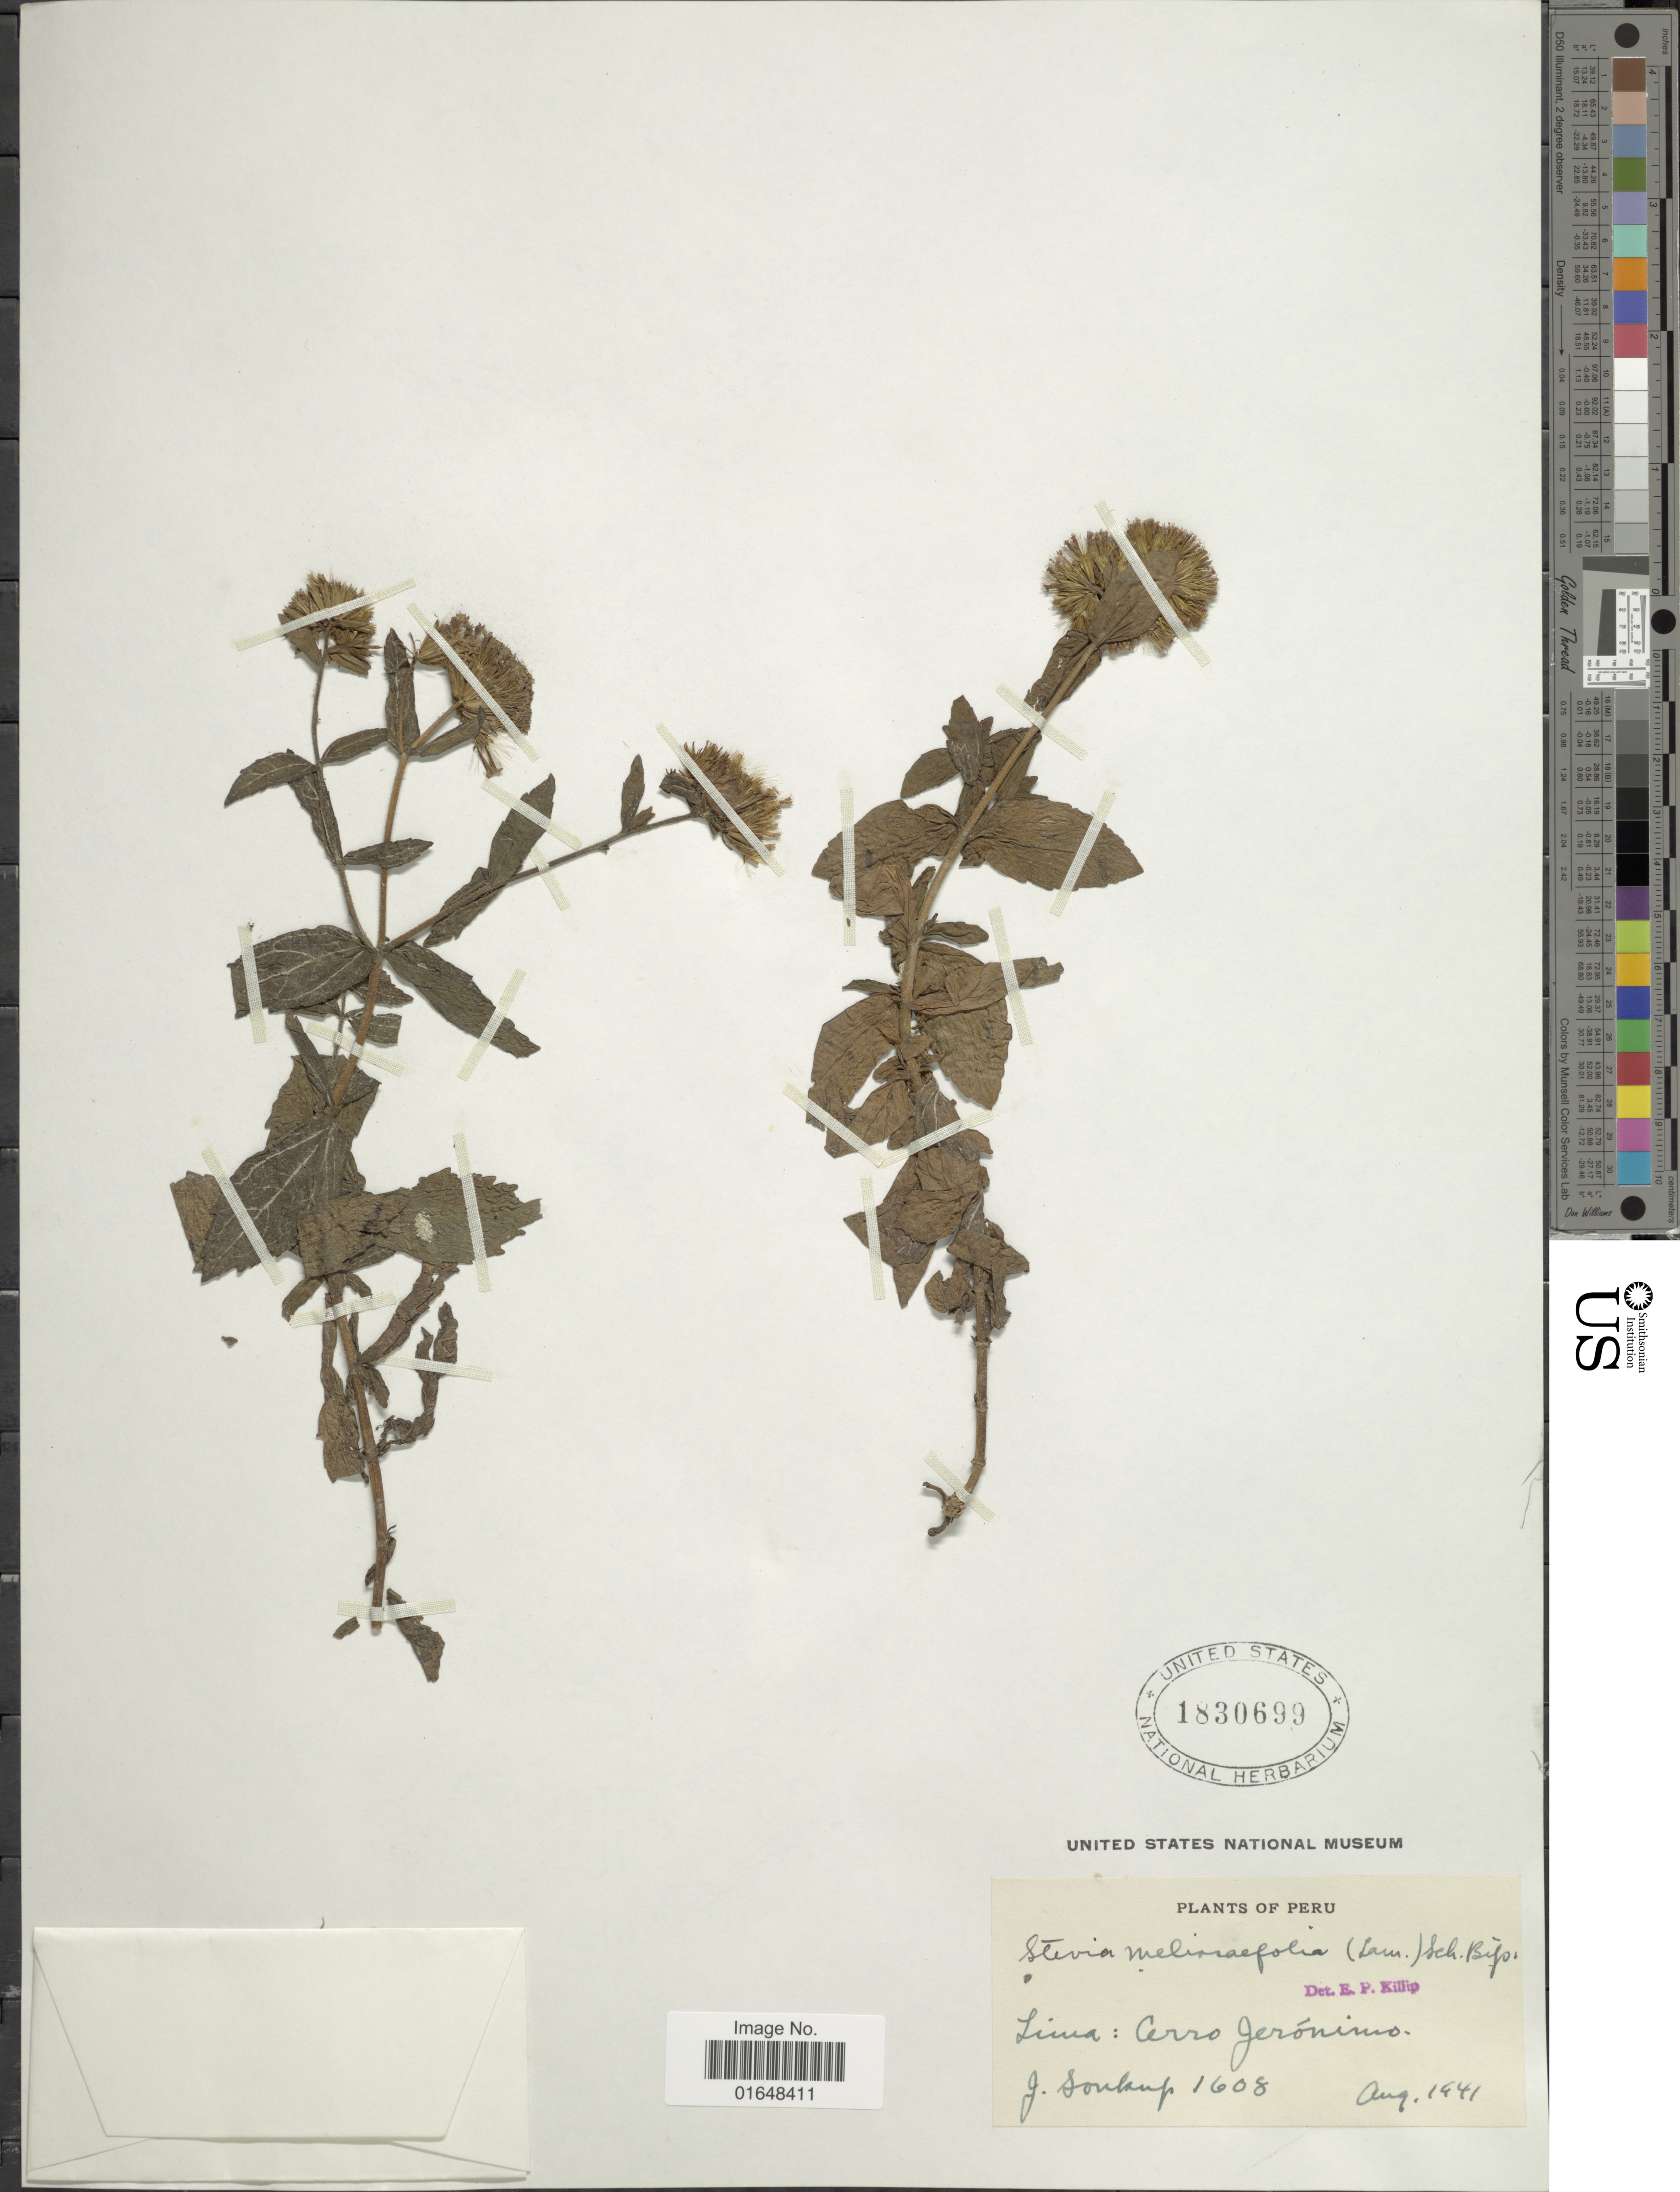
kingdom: Plantae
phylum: Tracheophyta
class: Magnoliopsida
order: Asterales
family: Asteraceae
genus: Stevia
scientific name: Stevia melissaefolia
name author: (Lam.) Sch. Bip. in Klotzsch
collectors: J. Soukup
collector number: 1608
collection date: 1941-08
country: Peru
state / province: Lima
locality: Lima: Cerro Jerónimo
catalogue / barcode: US 1830699